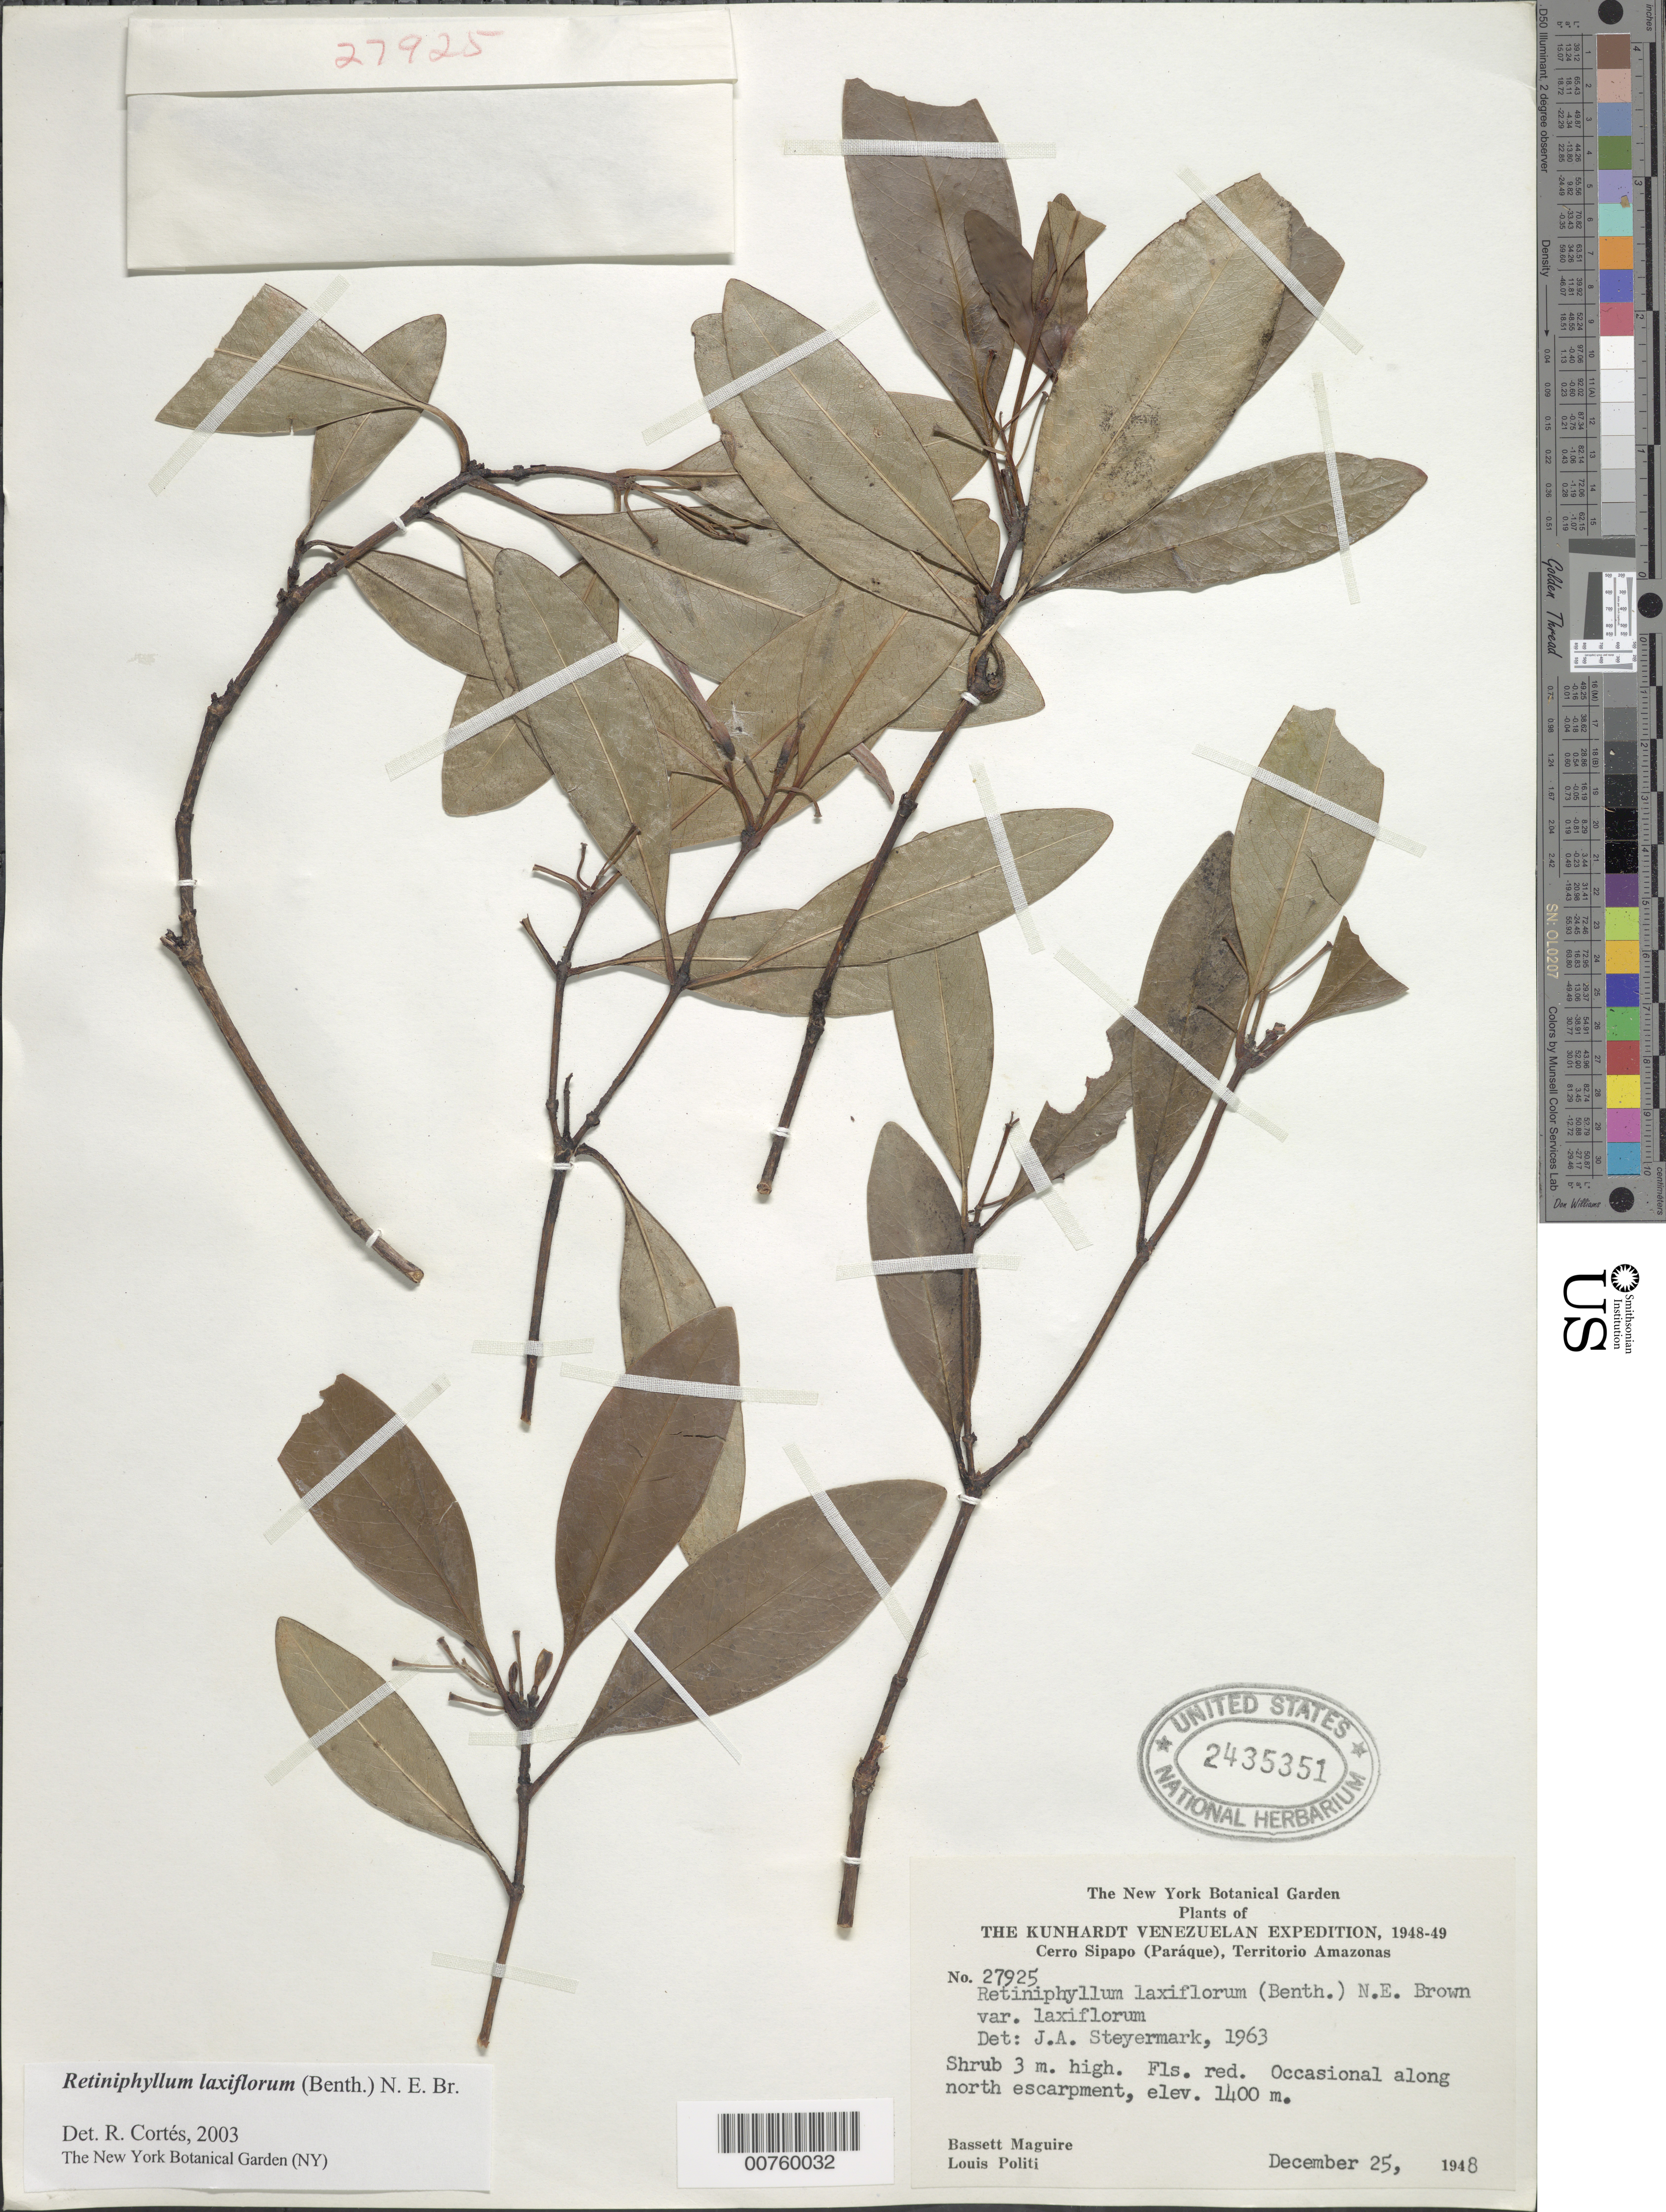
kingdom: Plantae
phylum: Tracheophyta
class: Magnoliopsida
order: Gentianales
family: Rubiaceae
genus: Retiniphyllum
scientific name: Retiniphyllum laxiflorum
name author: (Benth.) N.E. Br.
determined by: Cortes R., G.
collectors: B. Maguire & L. Politi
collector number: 27925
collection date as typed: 25-Dec-48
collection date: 1948-12-25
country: Venezuela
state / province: Amazonas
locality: Cerro Sipapo (Paráque), north escarpment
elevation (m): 1400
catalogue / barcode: US 2435351